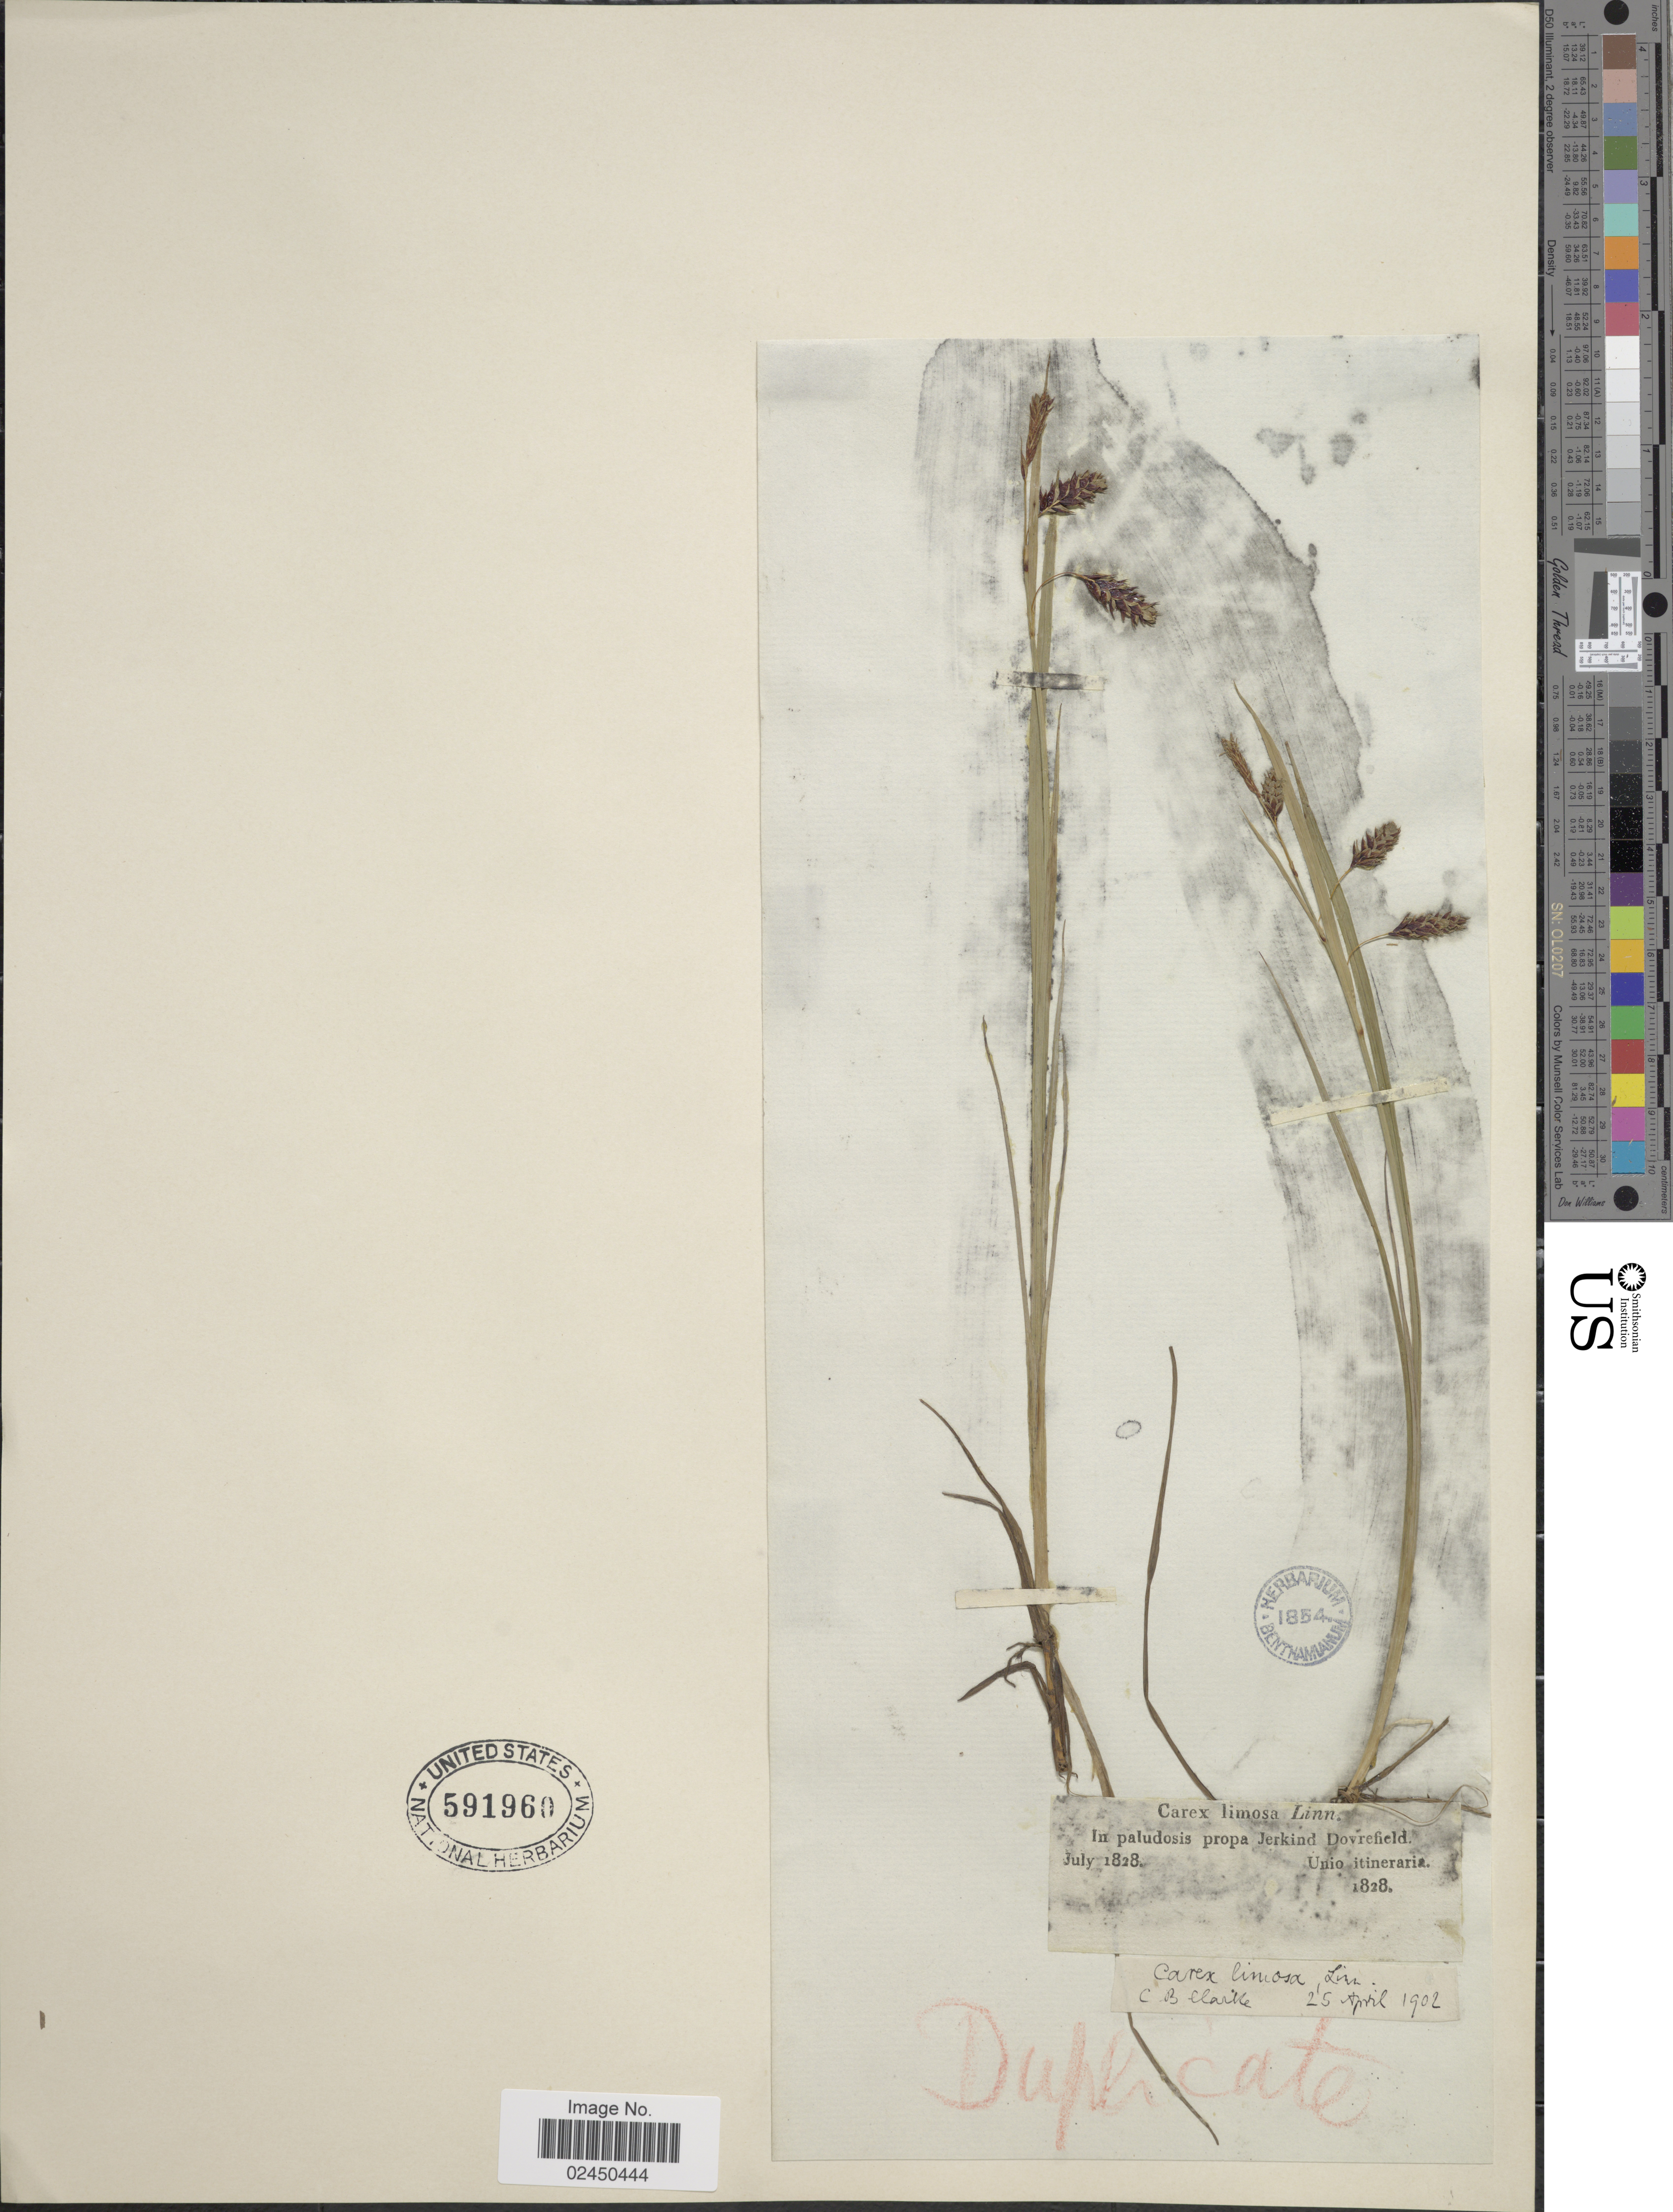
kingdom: Plantae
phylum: Tracheophyta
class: Liliopsida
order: Poales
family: Cyperaceae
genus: Carex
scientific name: Carex limosa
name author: L.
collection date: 1828-07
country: Norway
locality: In paludosis propa Jerkind Dovrefield [=Dovrefjell, Norway?]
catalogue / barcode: US 591960